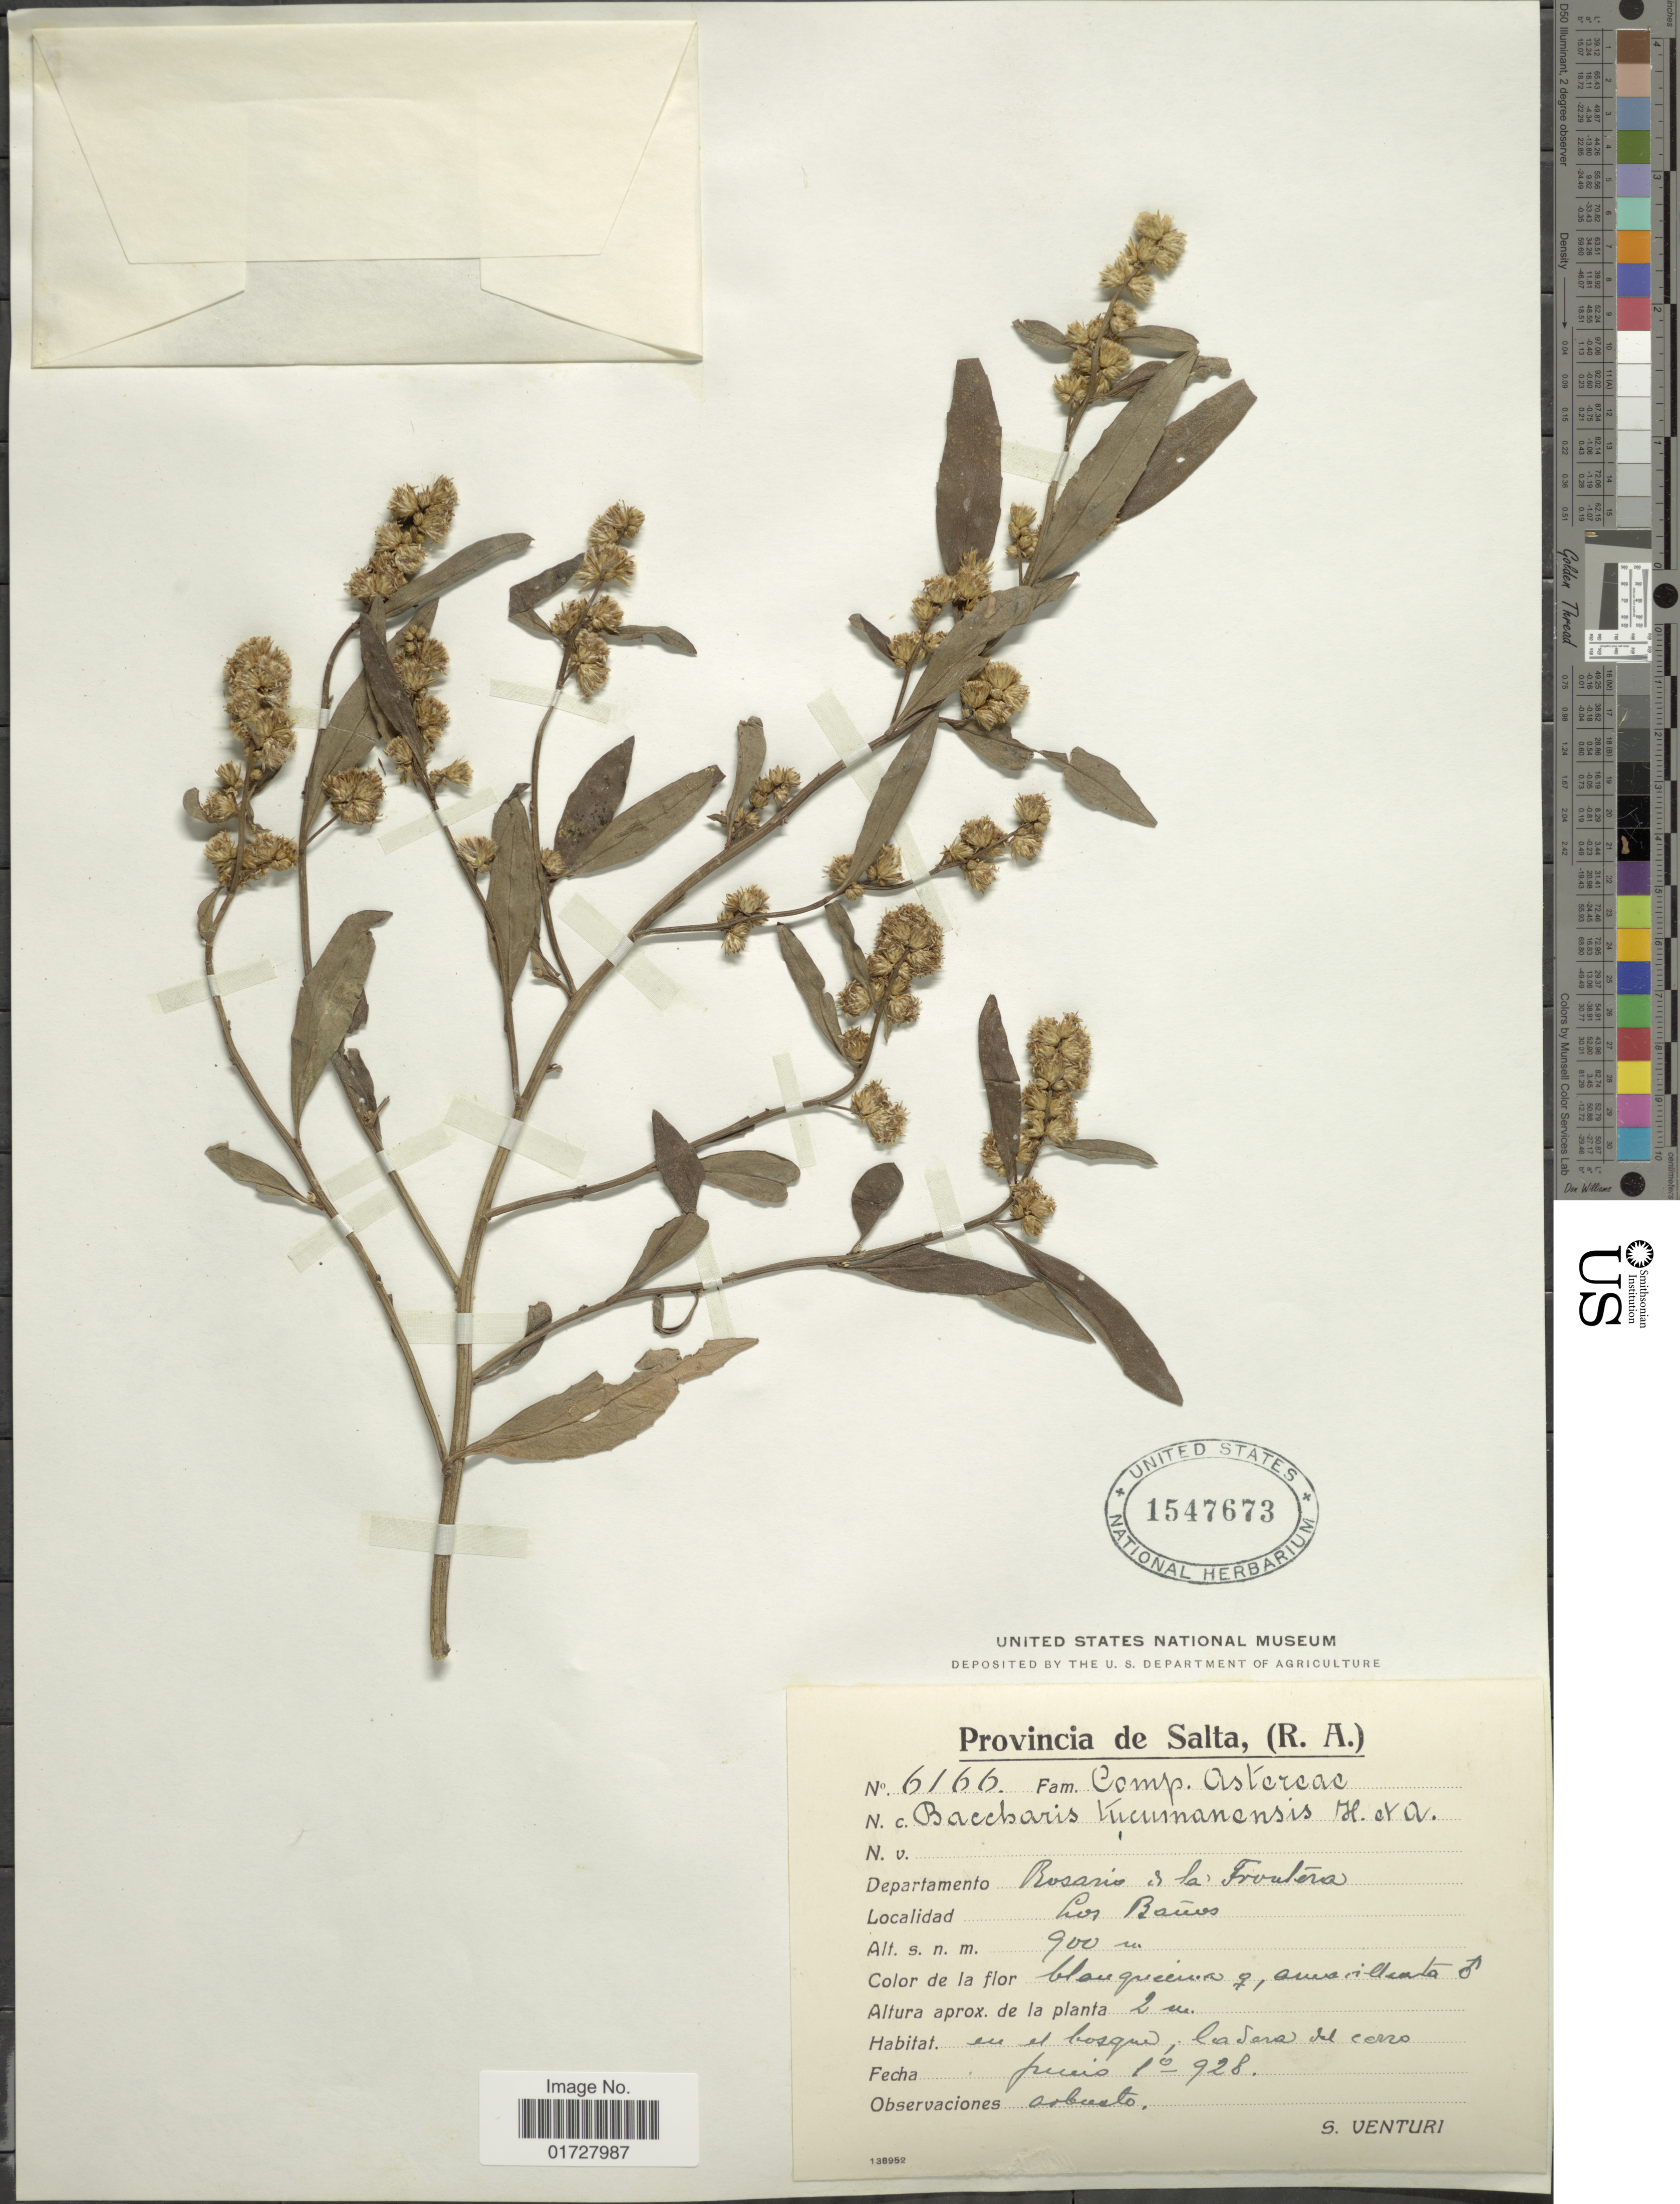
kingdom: Plantae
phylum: Tracheophyta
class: Magnoliopsida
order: Asterales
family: Asteraceae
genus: Baccharis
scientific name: Baccharis tucumanensis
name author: Hook. & Arn.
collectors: S. Venturi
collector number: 6166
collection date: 1928-06-01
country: Argentina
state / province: Salta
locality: Departamento Rosario de la Frontera, Los Banos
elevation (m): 900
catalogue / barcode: US 1547673